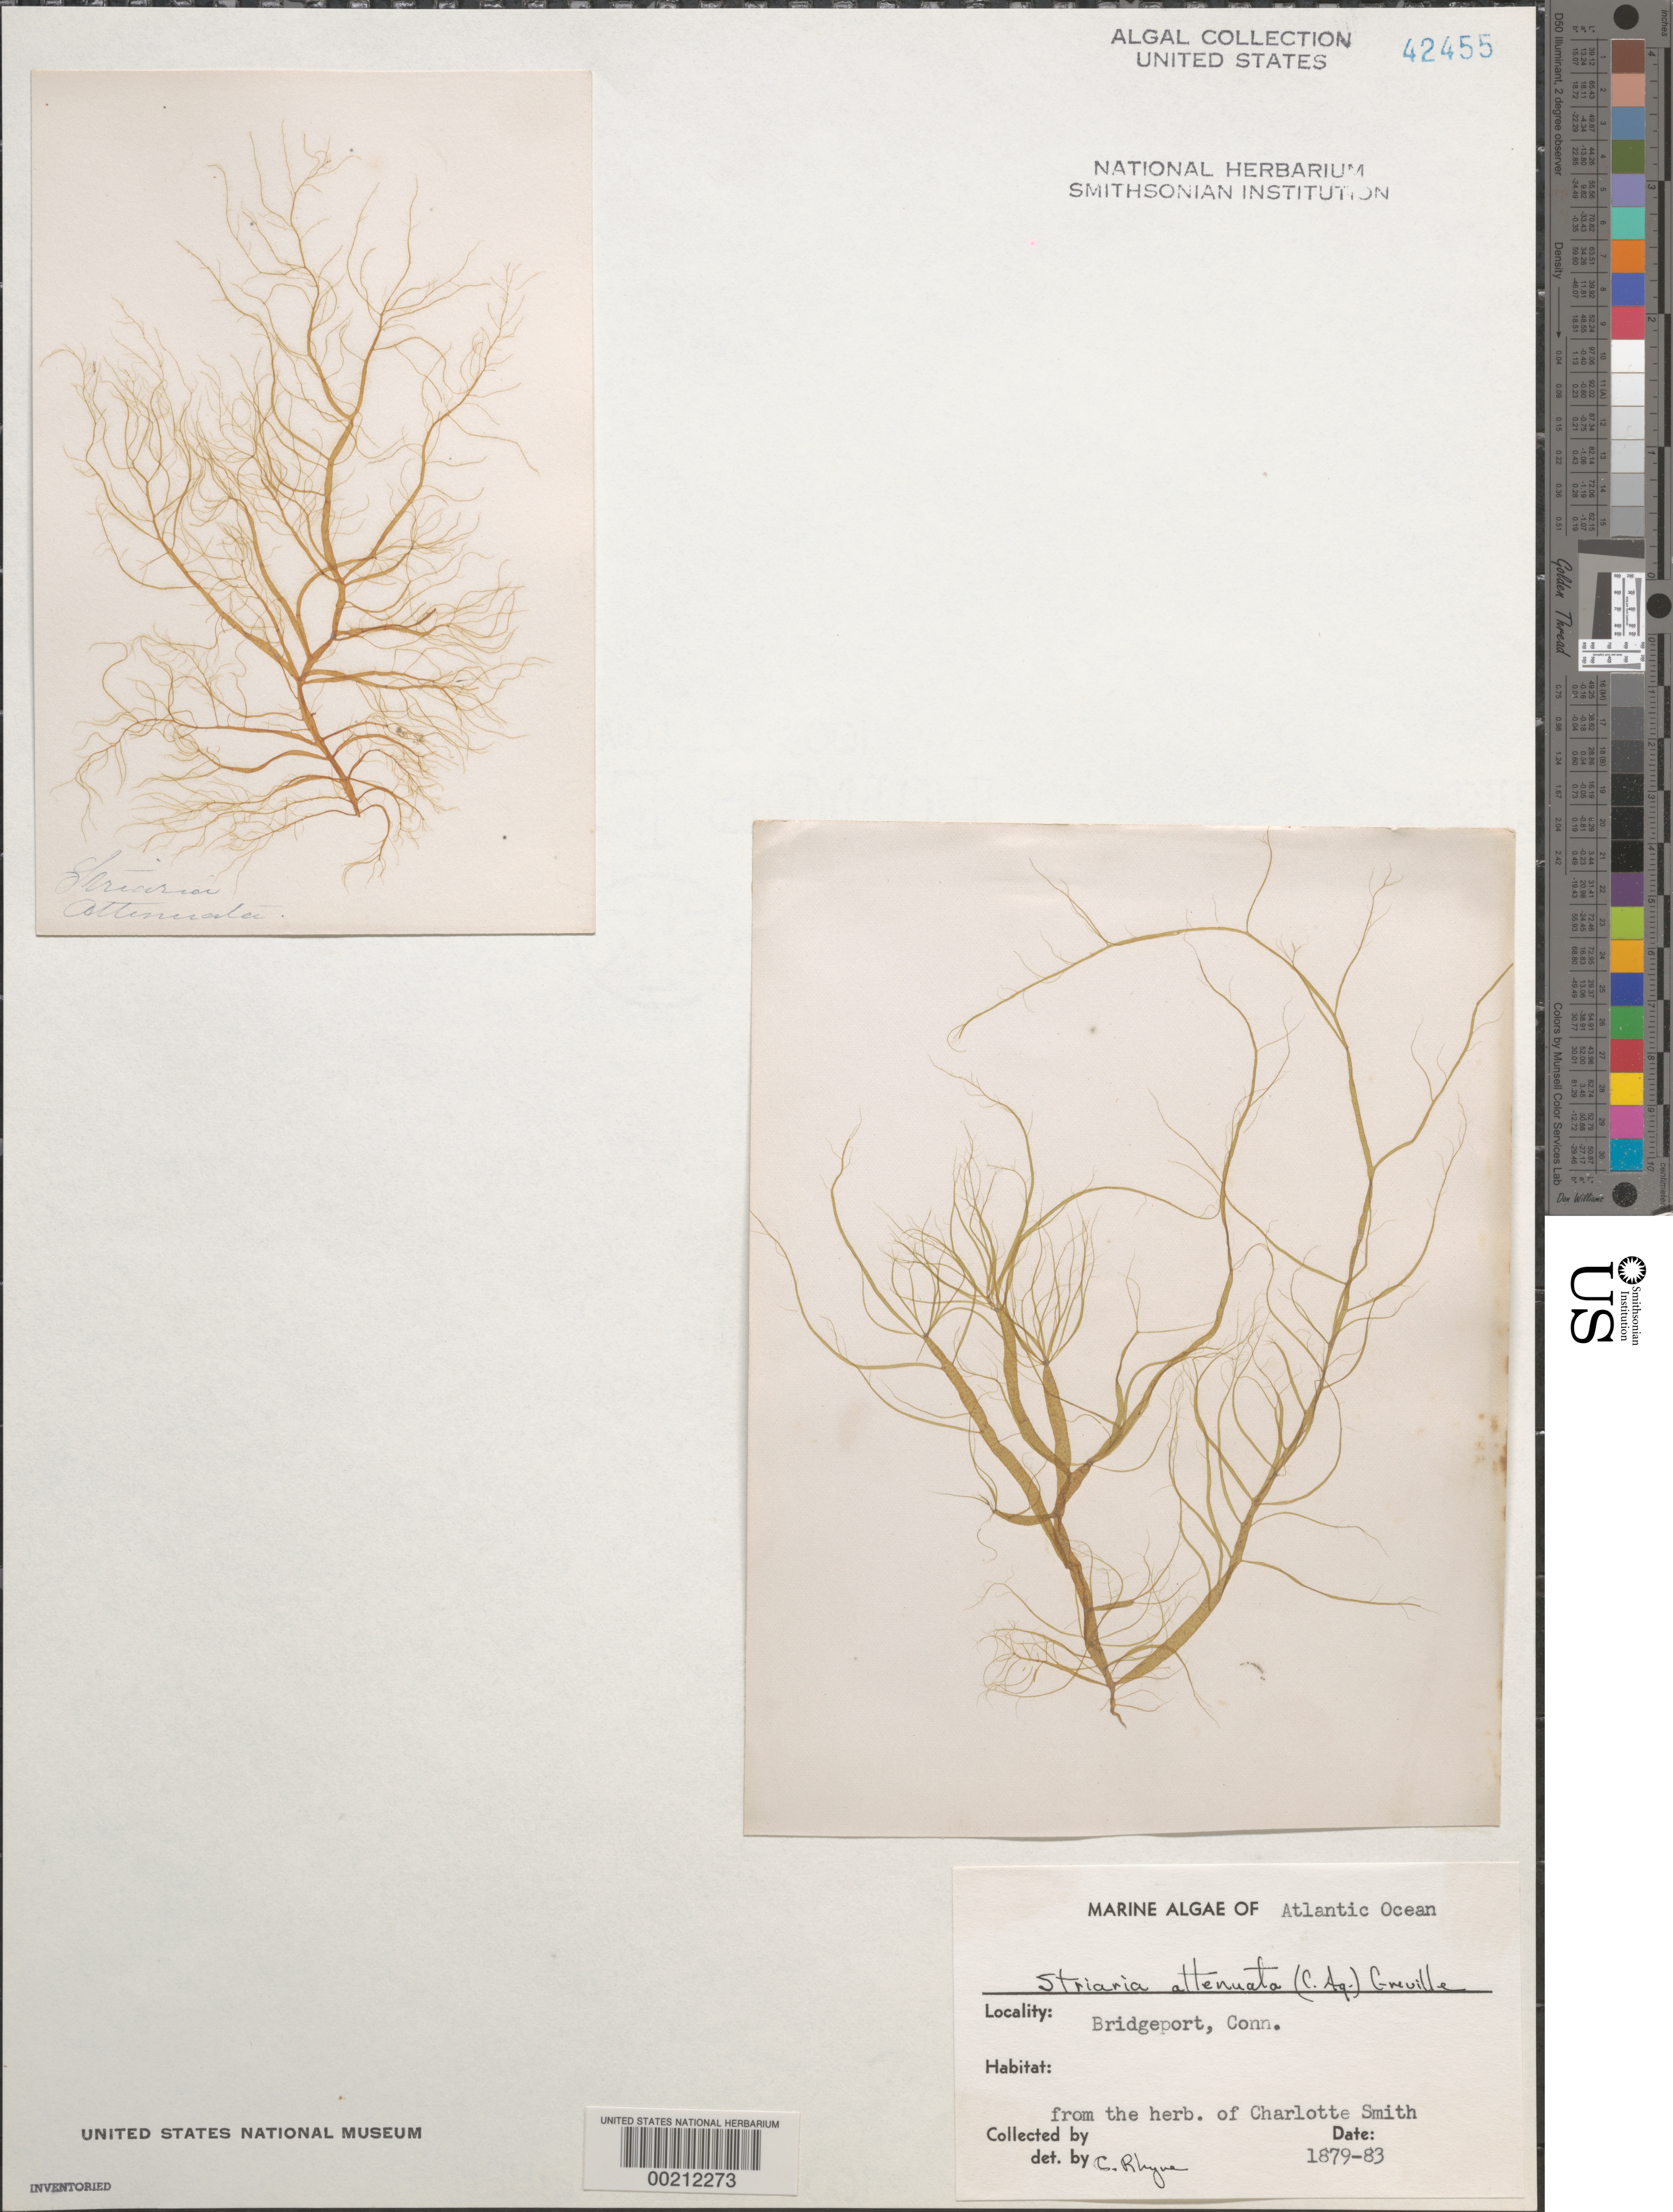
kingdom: Chromista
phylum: Ochrophyta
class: Phaeophyceae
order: Dictyosiphonales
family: Striariaceae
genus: Striaria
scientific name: Striaria attenuata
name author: (Grev.) Grev.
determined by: Rhyne, C. F.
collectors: C. Smith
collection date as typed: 1879 TO -- --- 1883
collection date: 1879/1883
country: United States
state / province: Connecticut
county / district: Fairfield County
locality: Bridgeport, Atlantic Ocean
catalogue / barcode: US 42455